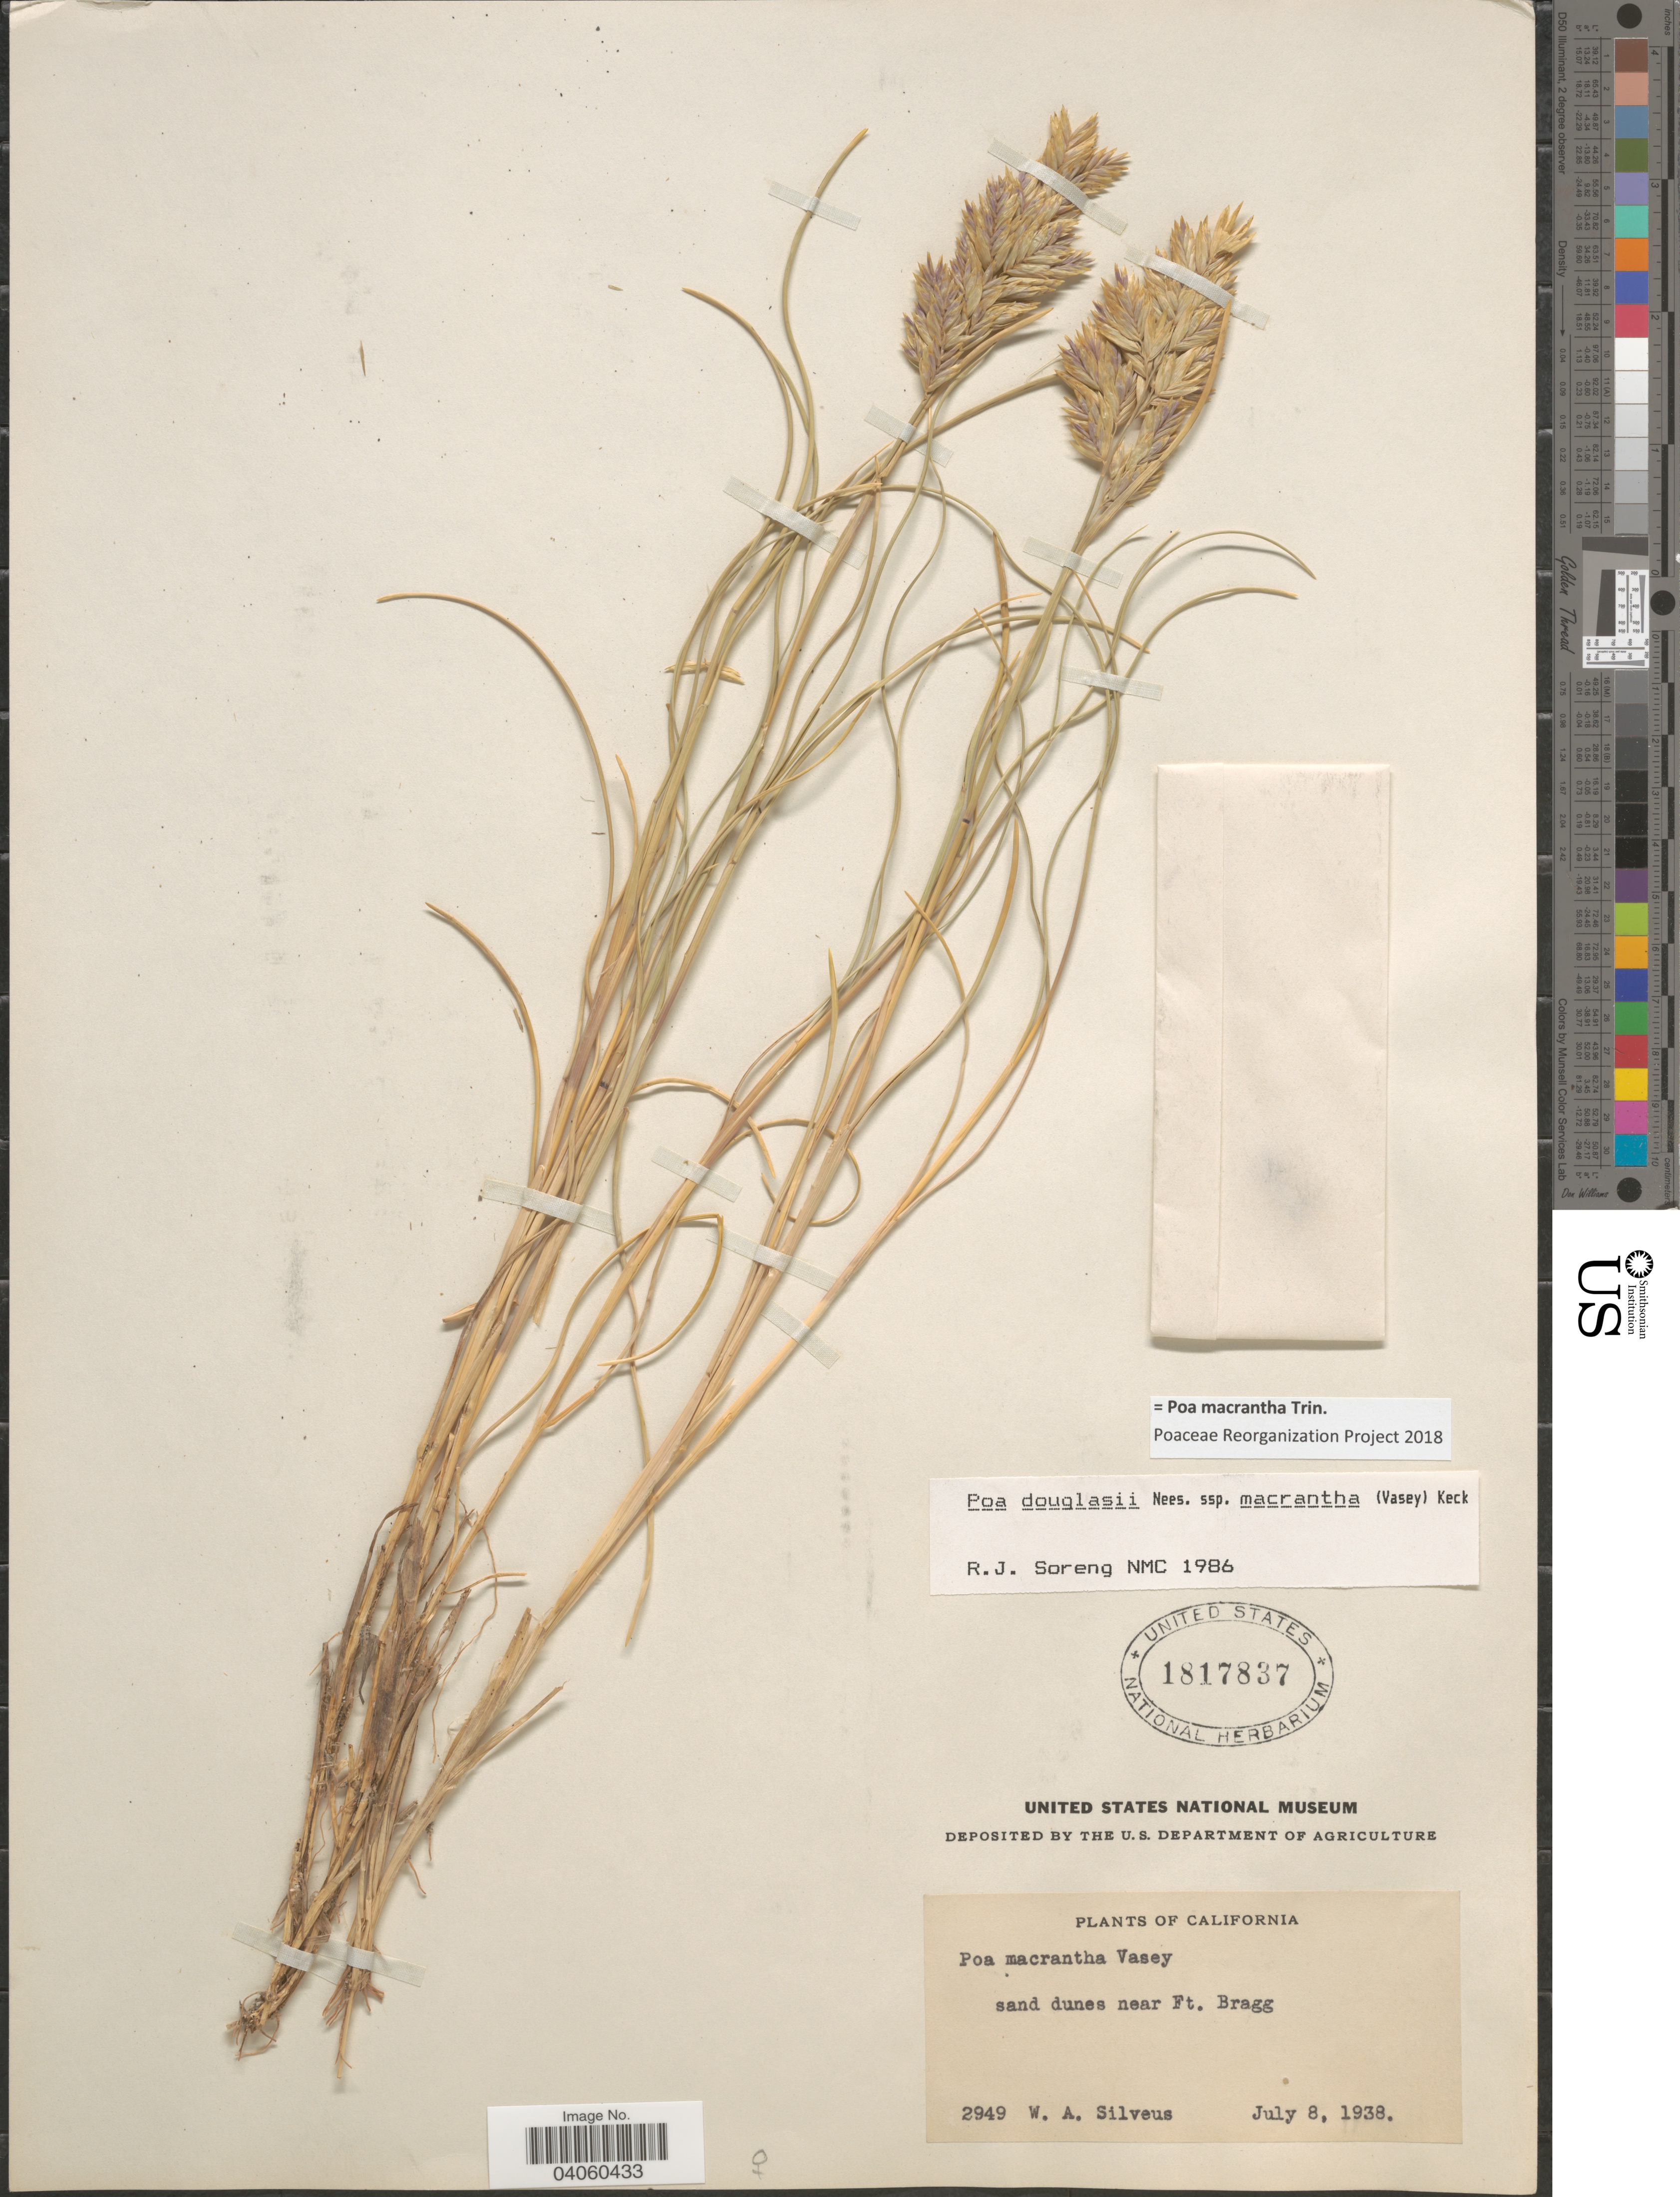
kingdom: Plantae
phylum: Tracheophyta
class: Liliopsida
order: Poales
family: Poaceae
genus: Poa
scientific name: Poa macrantha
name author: Vasey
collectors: W. Silveus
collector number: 2949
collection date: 1938-07-08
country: United States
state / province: California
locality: Sand dunes near Ft. Bragg.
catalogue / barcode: US 1817837